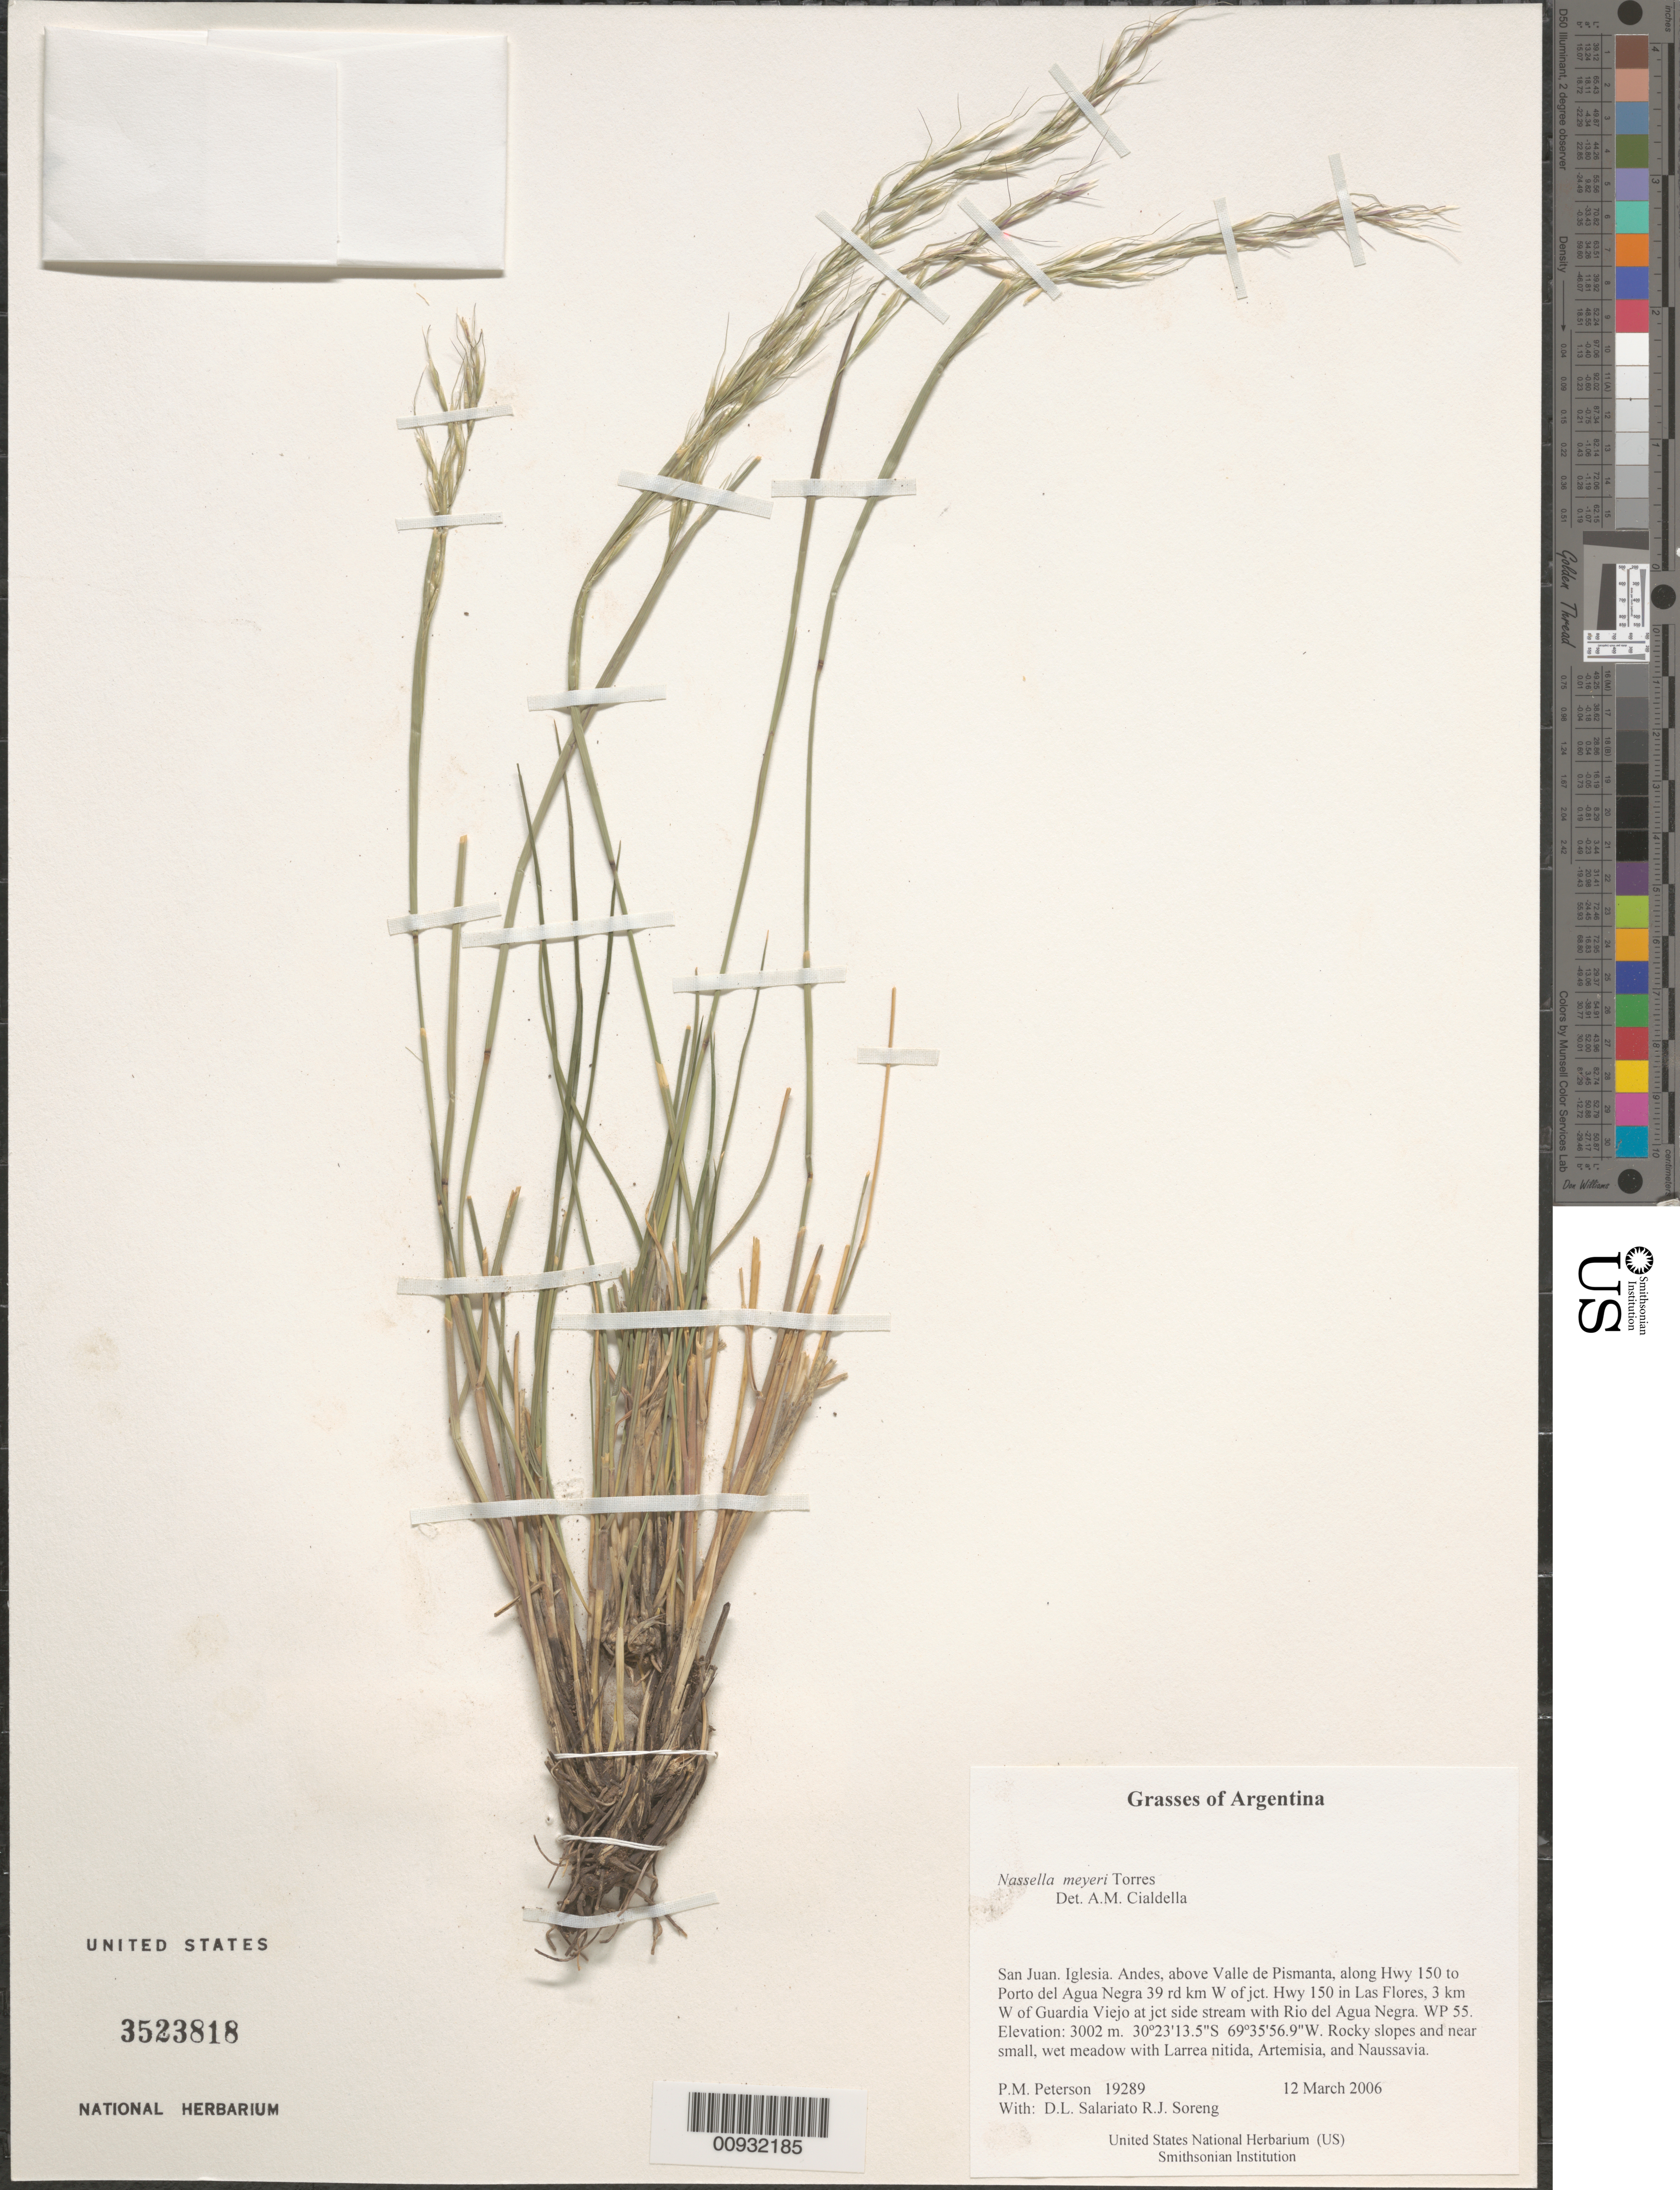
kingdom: Plantae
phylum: Tracheophyta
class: Liliopsida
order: Poales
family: Poaceae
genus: Nassella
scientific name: Nassella meyeri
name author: A.M. Torres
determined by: Cialdella, A. M.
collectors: P. M. Peterson, R. J. Soreng, D. Salariato & A. Panizza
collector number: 19289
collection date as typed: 12 Mar 2006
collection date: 2006-03-12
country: Argentina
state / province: San Juan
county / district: Iglesia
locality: Andes, above Valle de Pismanta, along Hwy 150 to Porto del Agua Negra 39 rd km W of jct. Hwy 150 in Las Flores, 3 km W of Guardia Viejo at jct side stream with Rio del Agua Negra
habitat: Rocky slopes and near small, wet meadow with Larrea nitida, Artemisia, and Naussavia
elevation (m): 3002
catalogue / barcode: US 3523818